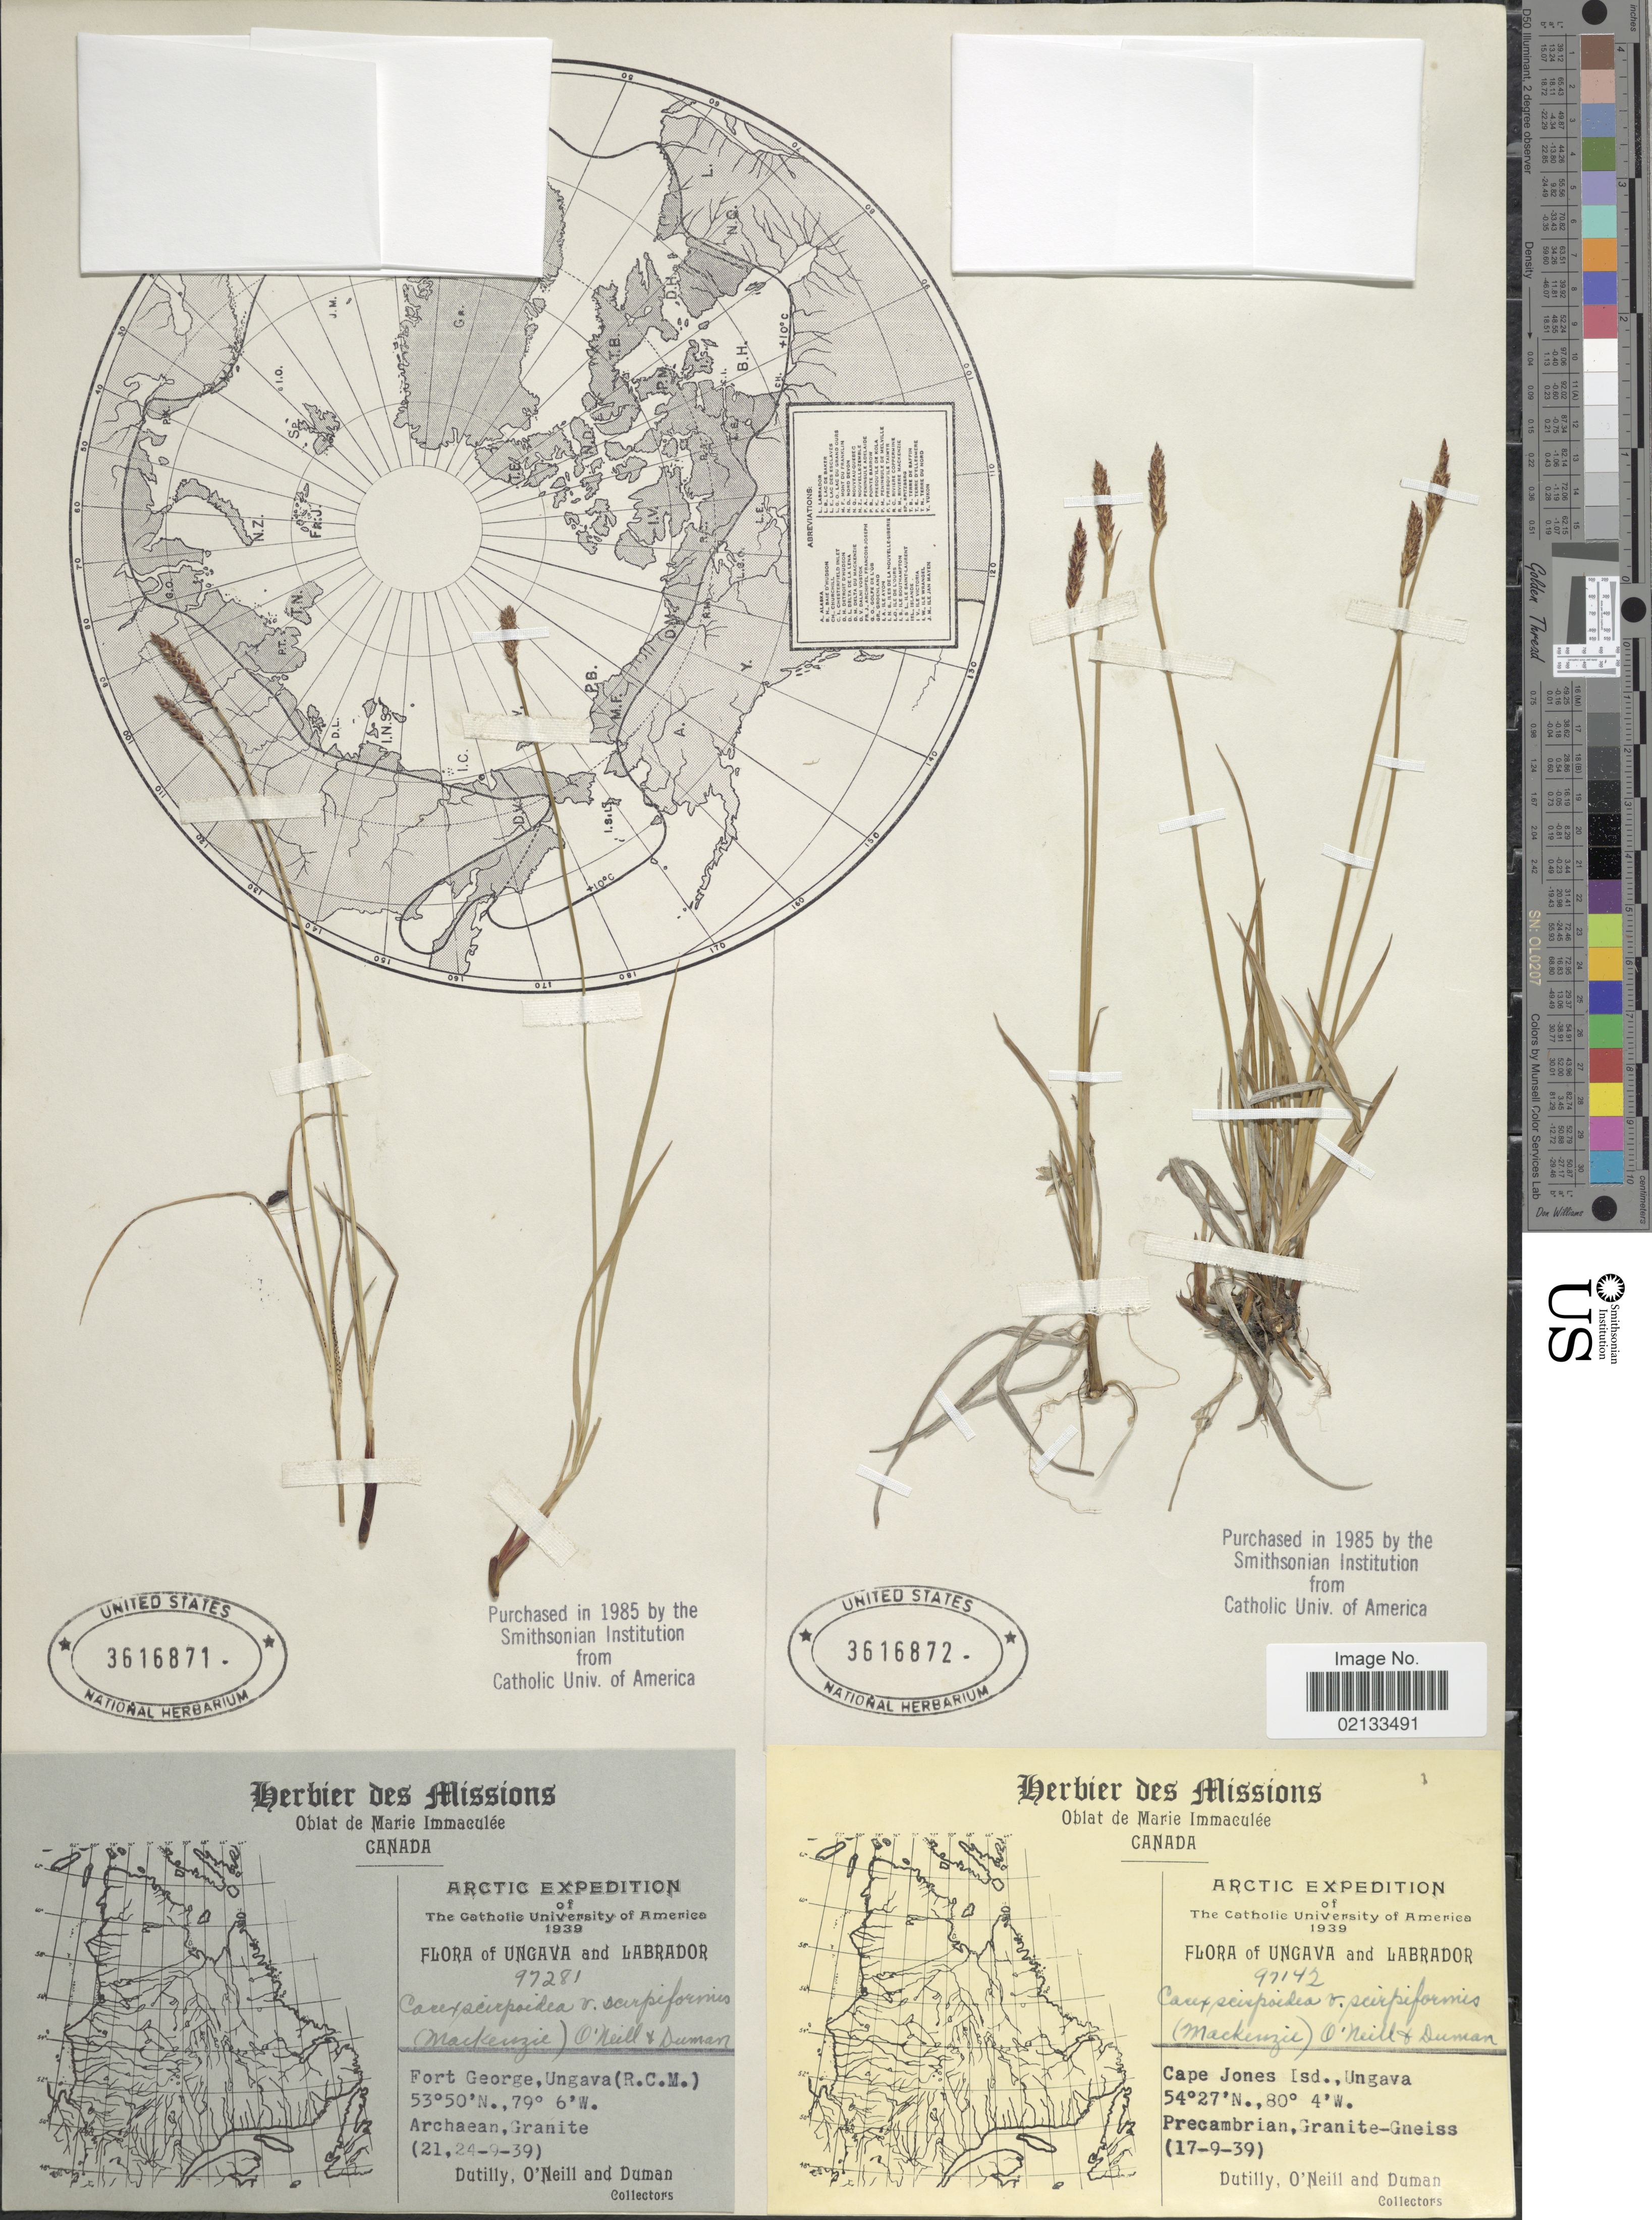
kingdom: Plantae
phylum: Tracheophyta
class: Liliopsida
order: Poales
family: Cyperaceae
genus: Carex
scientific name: Carex scirpoidea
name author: Michx.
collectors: -. Dutilly, O' Neill & -. Duman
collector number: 97281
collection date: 1939-09-21/1939-09-24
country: Canada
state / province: Ontario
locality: Arctic, Ungava, Fort George (R.C.M.)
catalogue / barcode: US 3616871